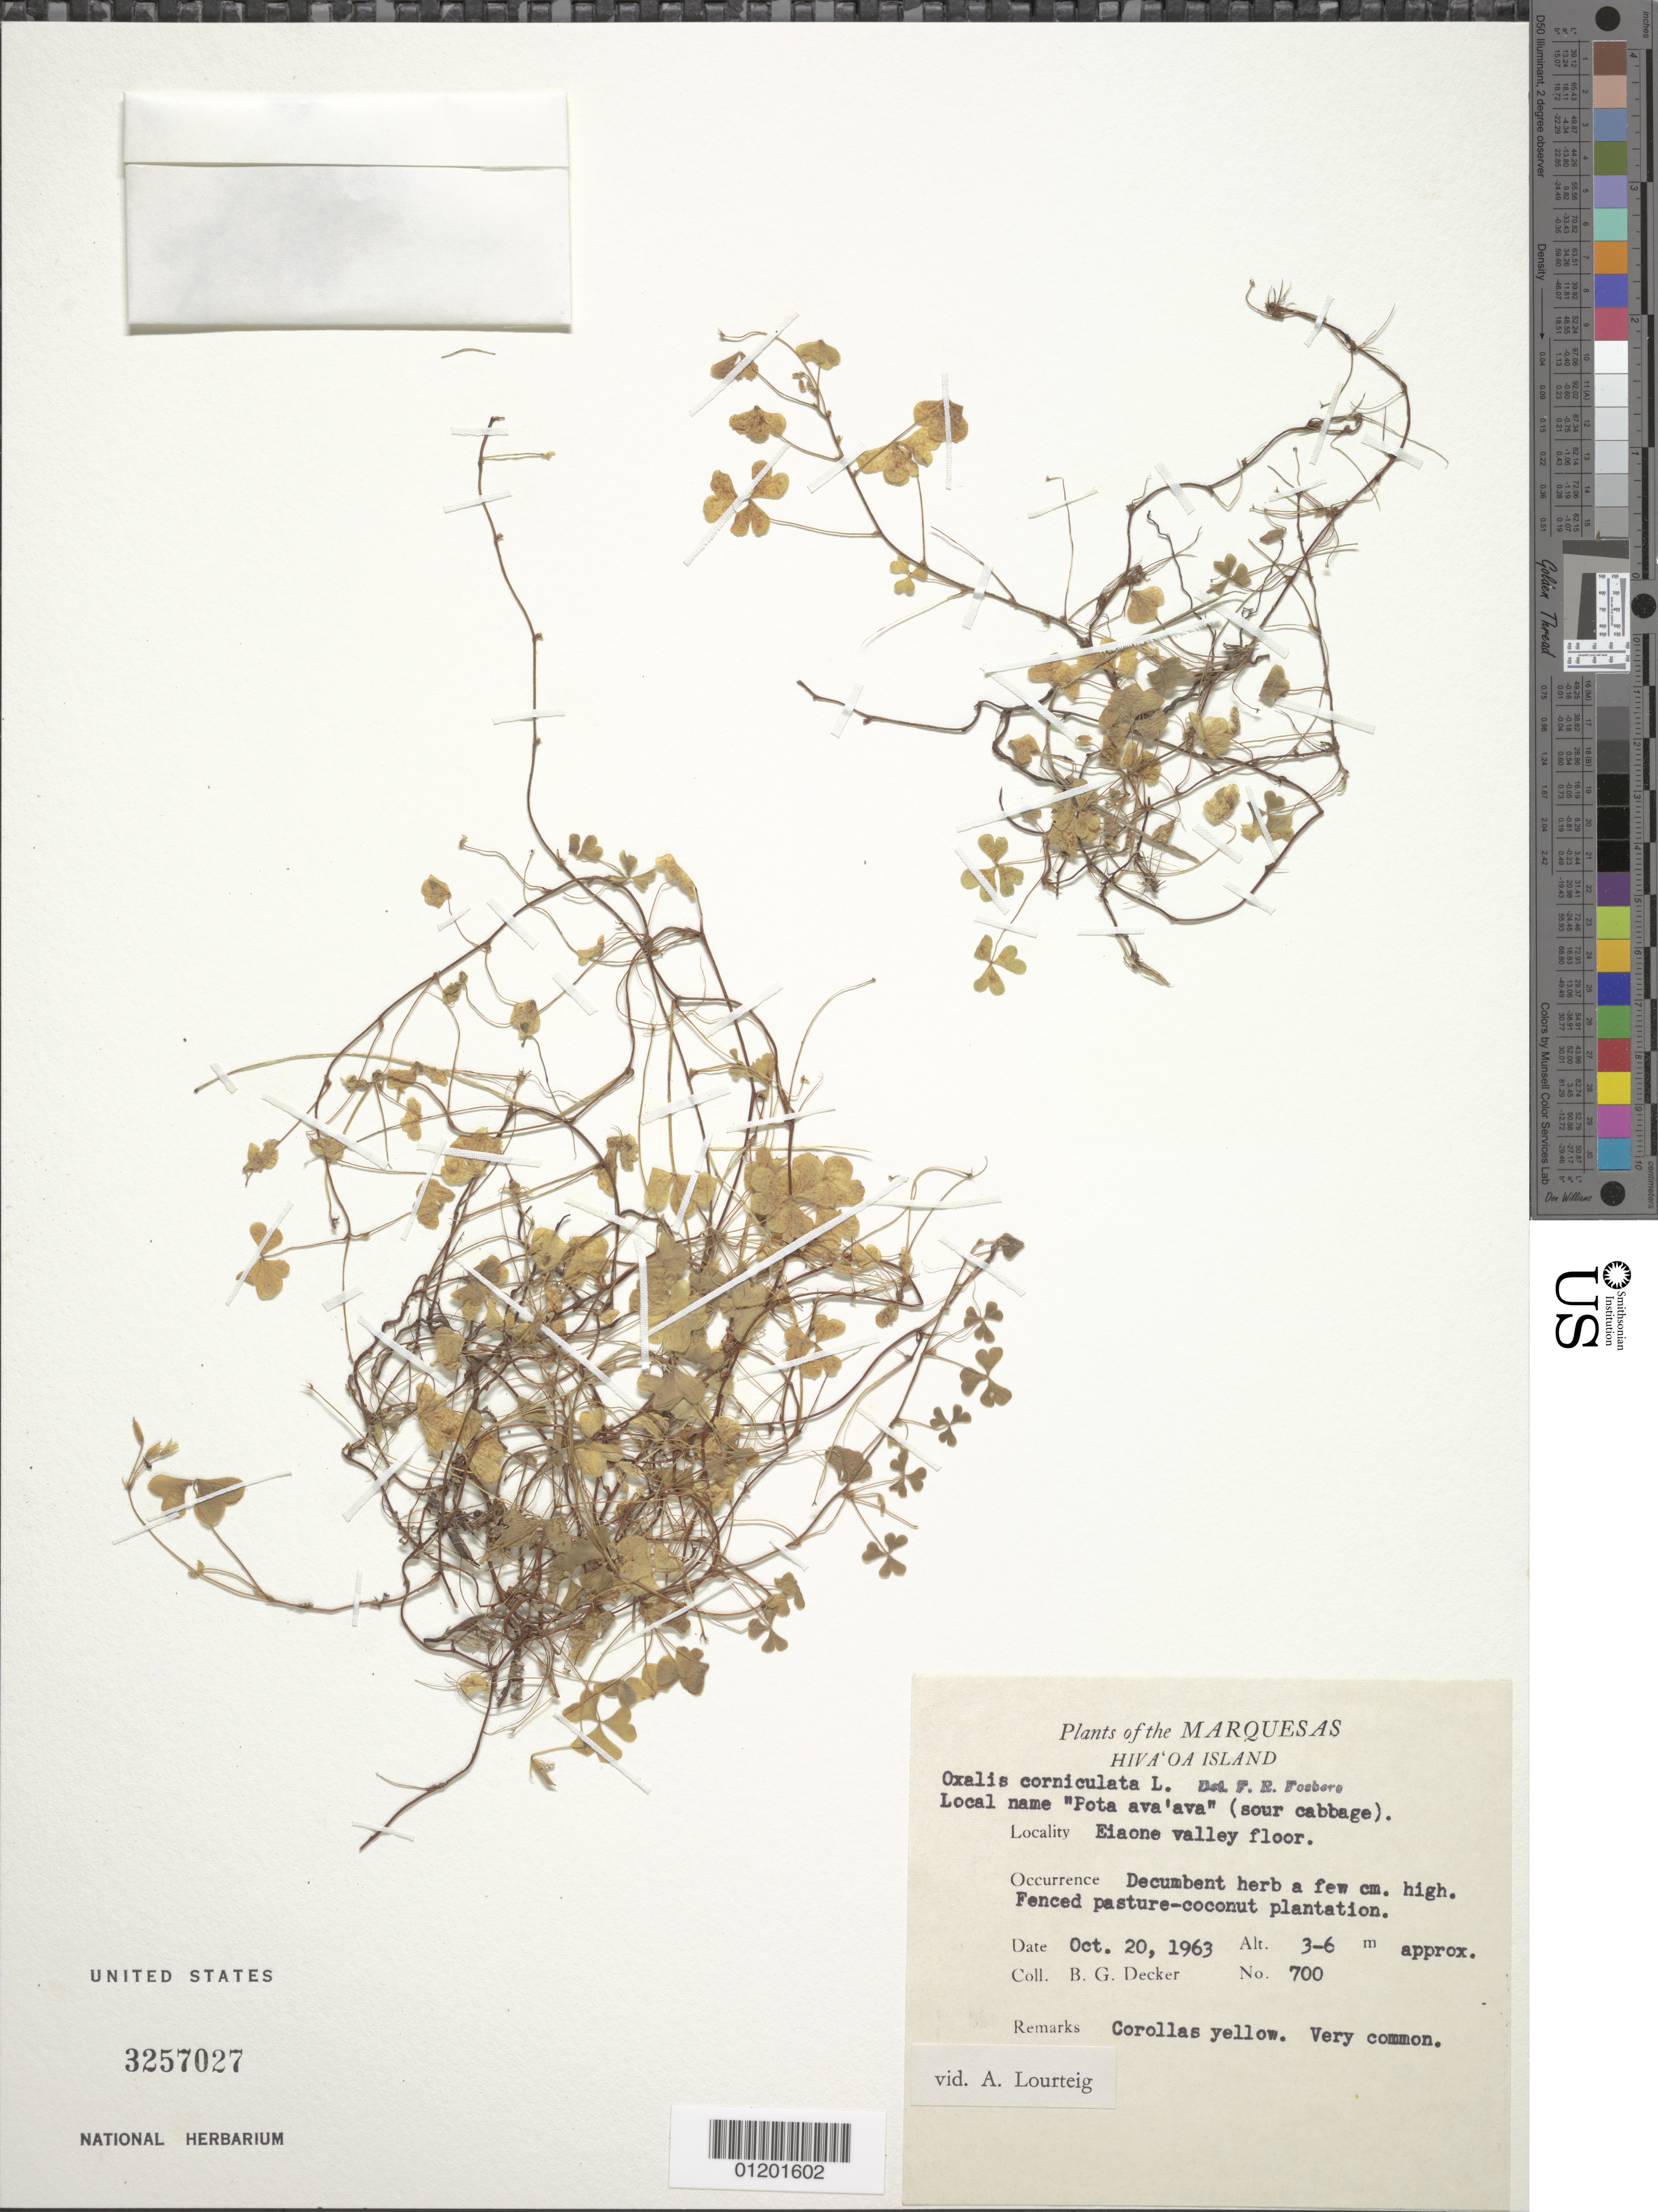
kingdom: Plantae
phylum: Tracheophyta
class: Magnoliopsida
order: Oxalidales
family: Oxalidaceae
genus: Oxalis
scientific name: Oxalis corniculata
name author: L.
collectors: B. G. Decker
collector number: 700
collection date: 1963-10-20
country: French Polynesia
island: Hiva Oa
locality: Eiaone Valley floor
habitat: Fenced pasture-coconut plantation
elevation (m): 3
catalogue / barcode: US 3257027